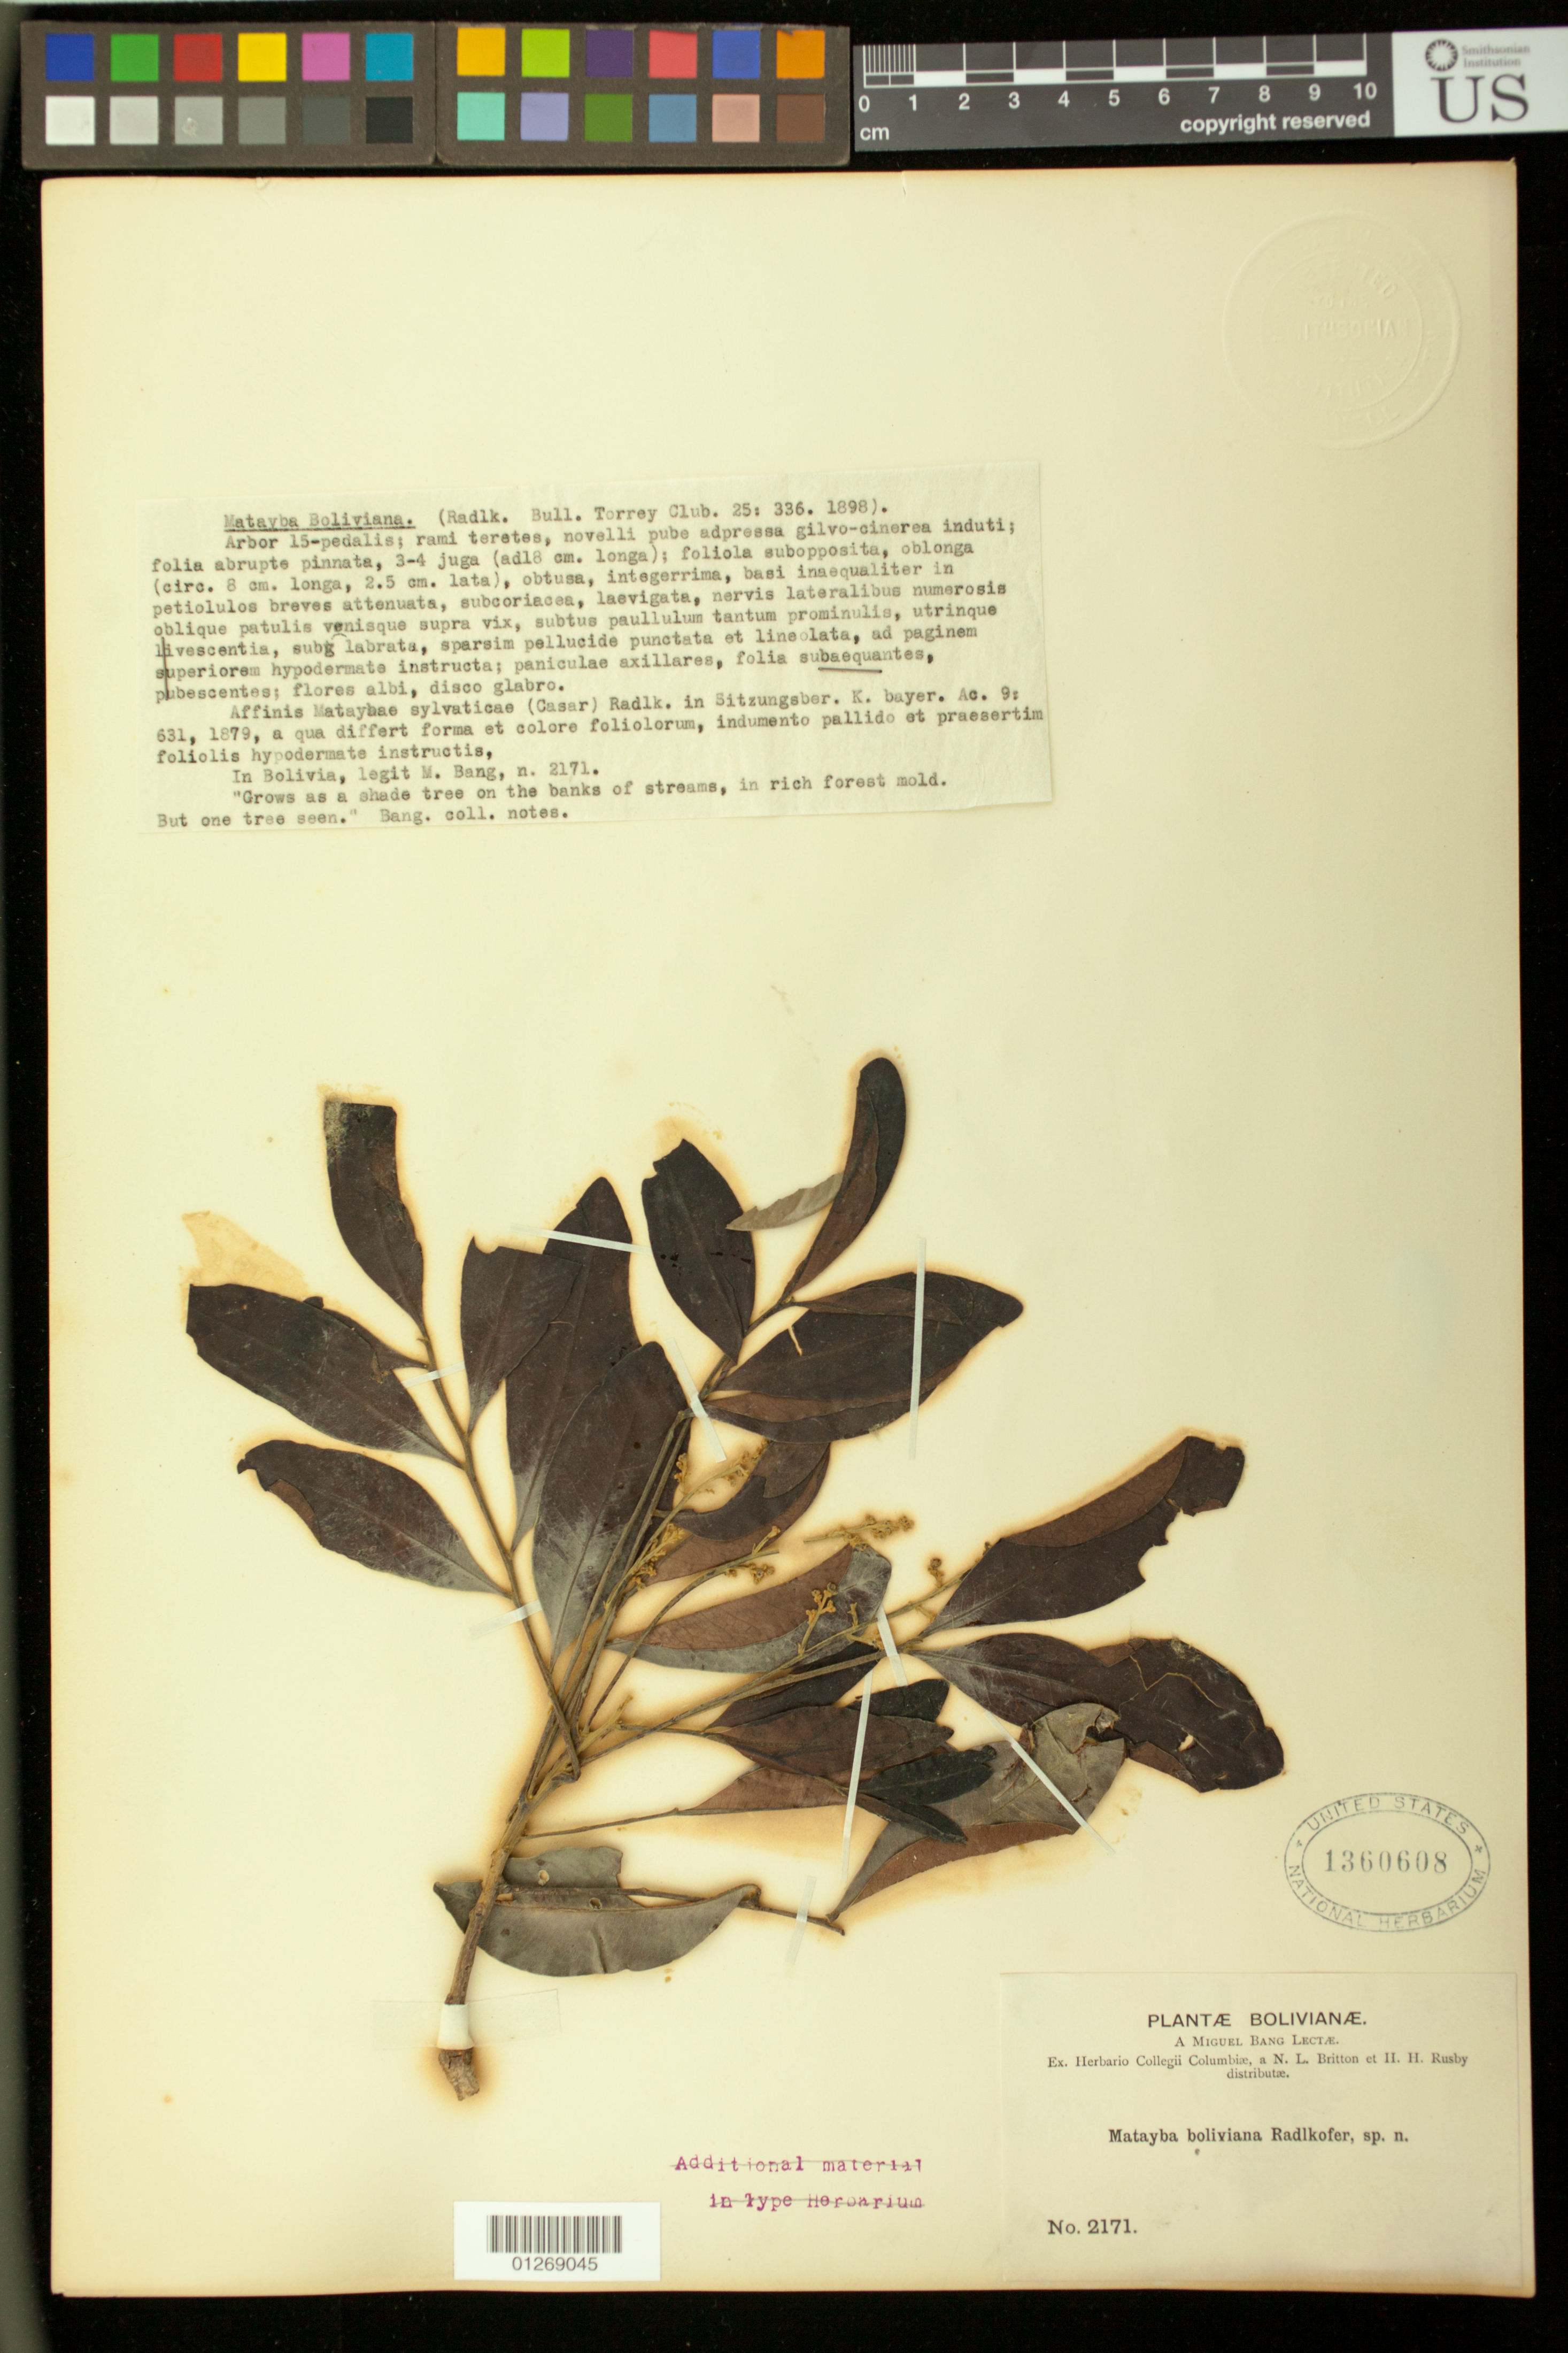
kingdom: Plantae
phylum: Tracheophyta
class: Magnoliopsida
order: Sapindales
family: Sapindaceae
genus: Matayba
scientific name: Matayba boliviana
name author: Radlk.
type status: Type Collection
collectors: M. Bang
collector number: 2171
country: Bolivia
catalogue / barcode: US 1360608